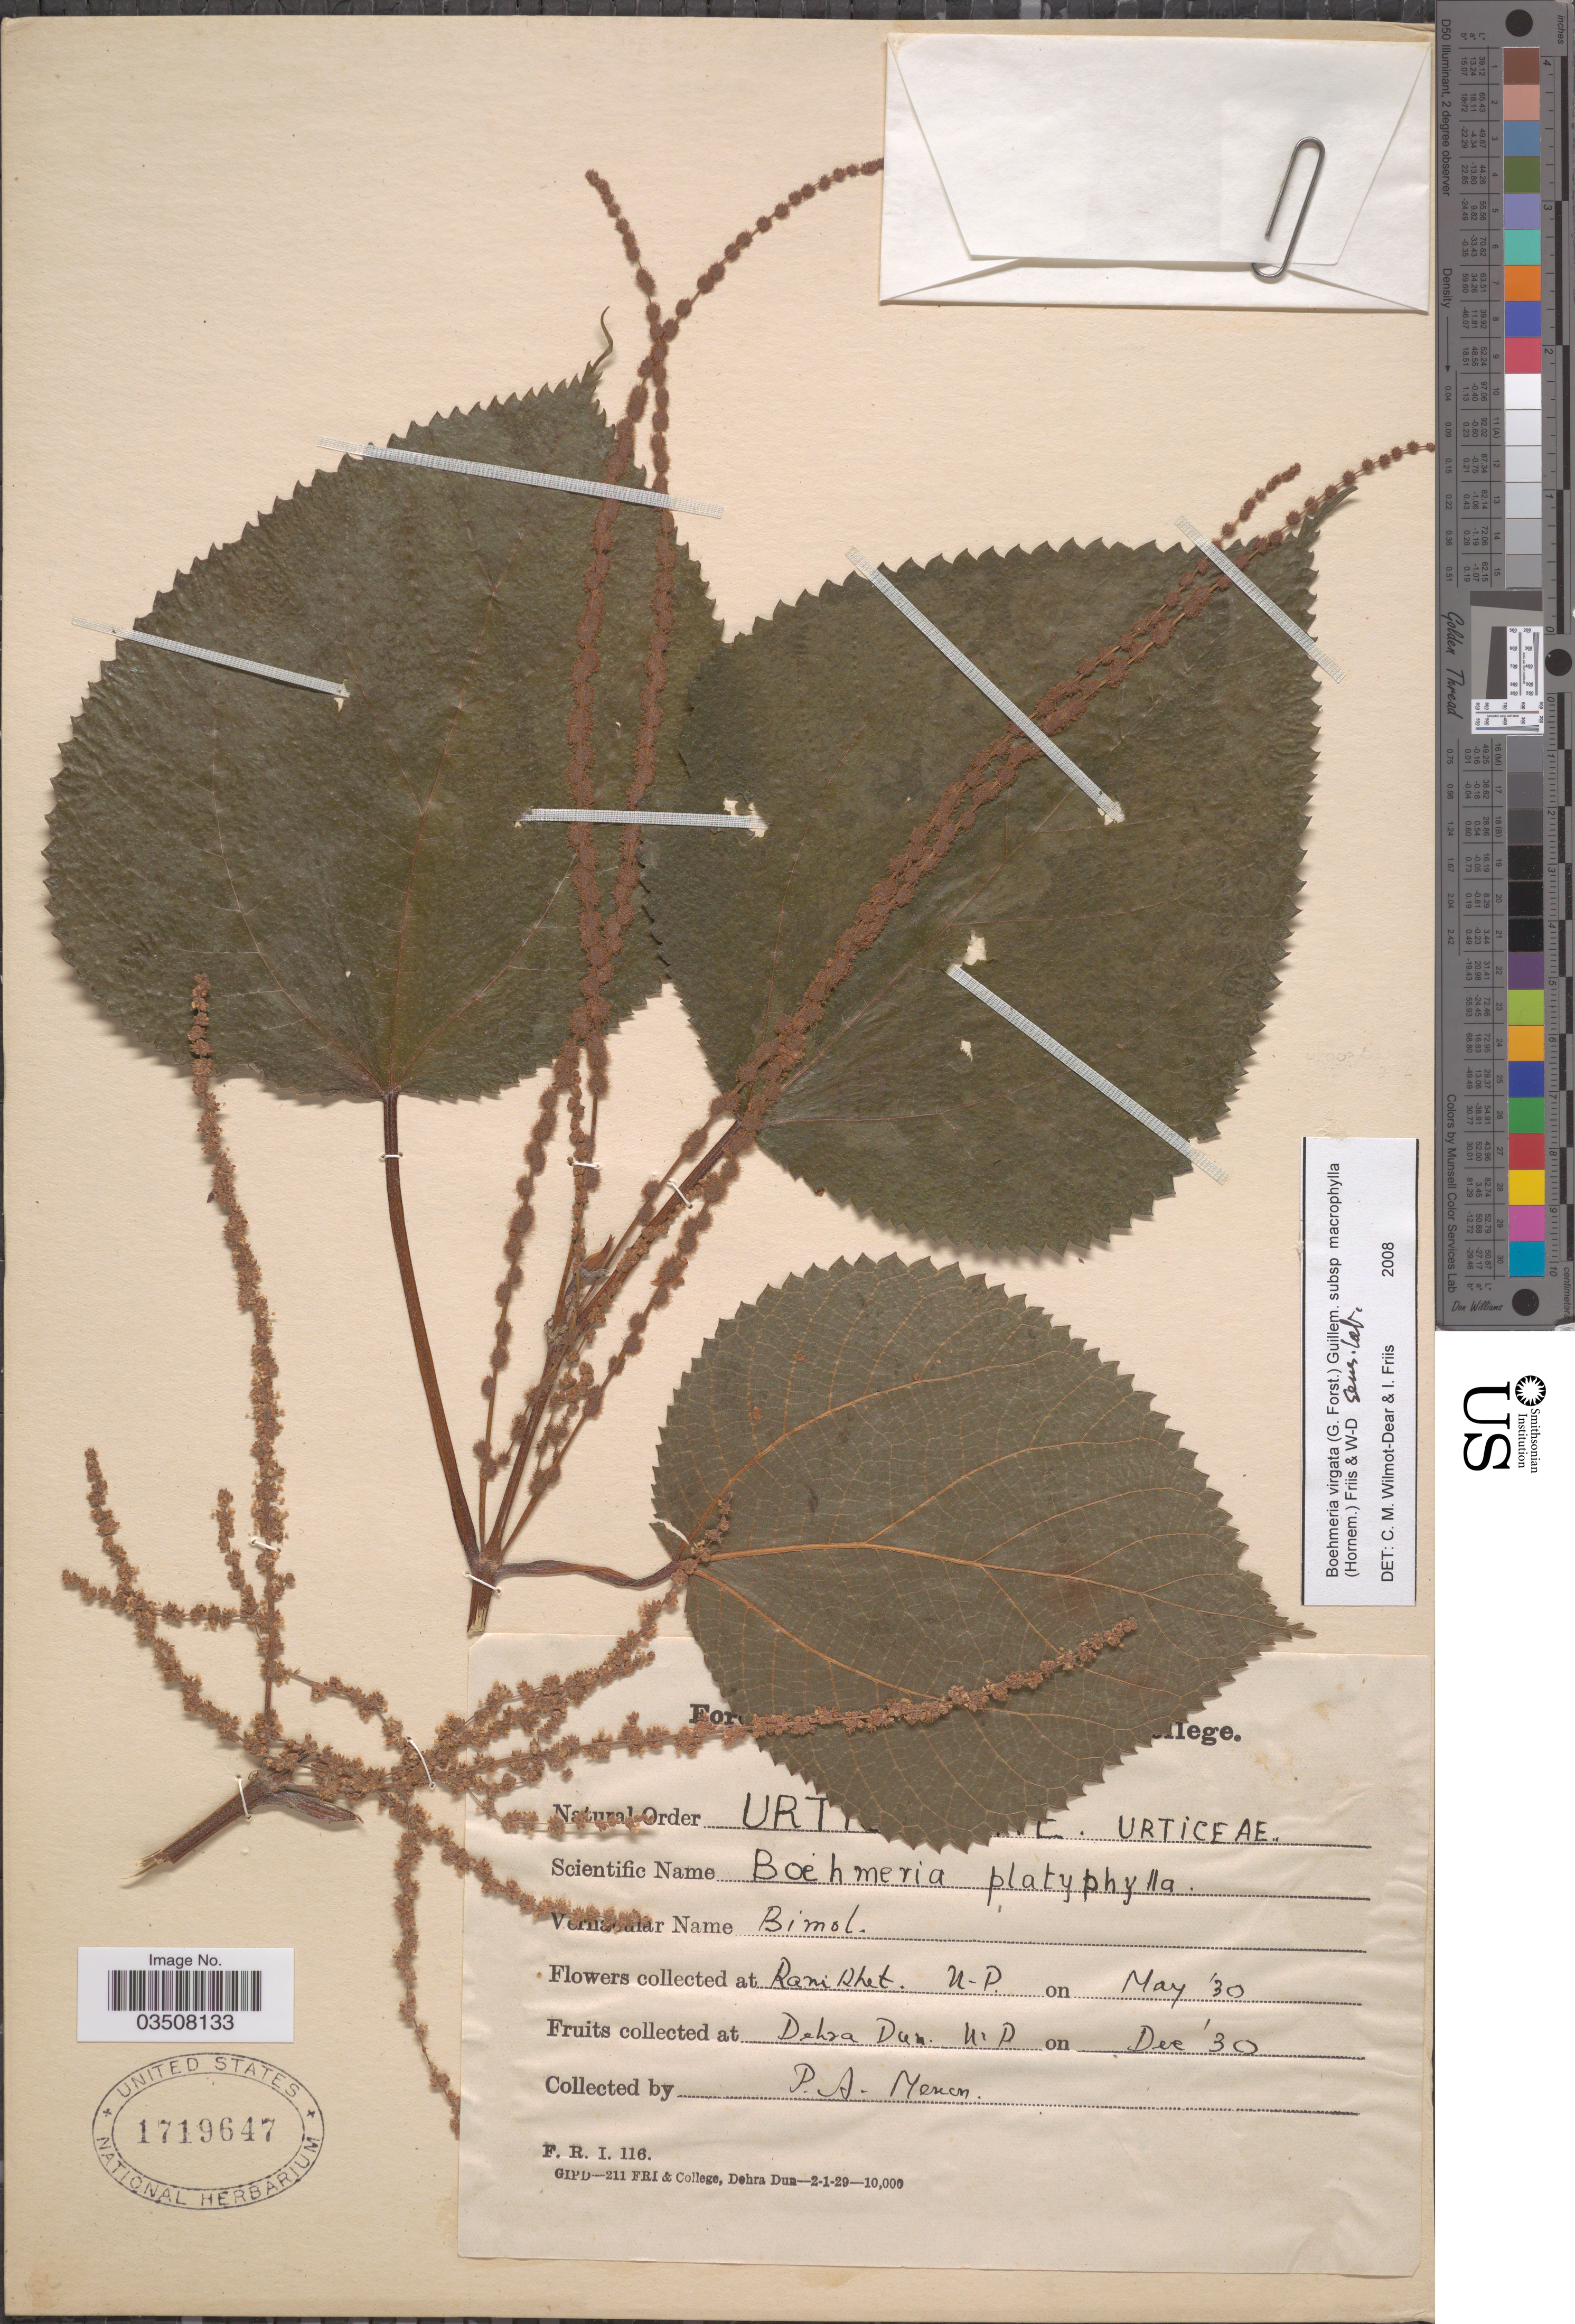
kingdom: Plantae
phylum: Tracheophyta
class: Magnoliopsida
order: Rosales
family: Urticaceae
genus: Boehmeria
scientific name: Boehmeria virgata subsp. macrophylla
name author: (Hornem.) Friis & Wilmot-Dear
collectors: P. Menon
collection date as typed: Transcribed d/m/y: /5/30 to /12/30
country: India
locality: Rani Dhet. N.P. Dehra Dun. N.P.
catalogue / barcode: US 1719647